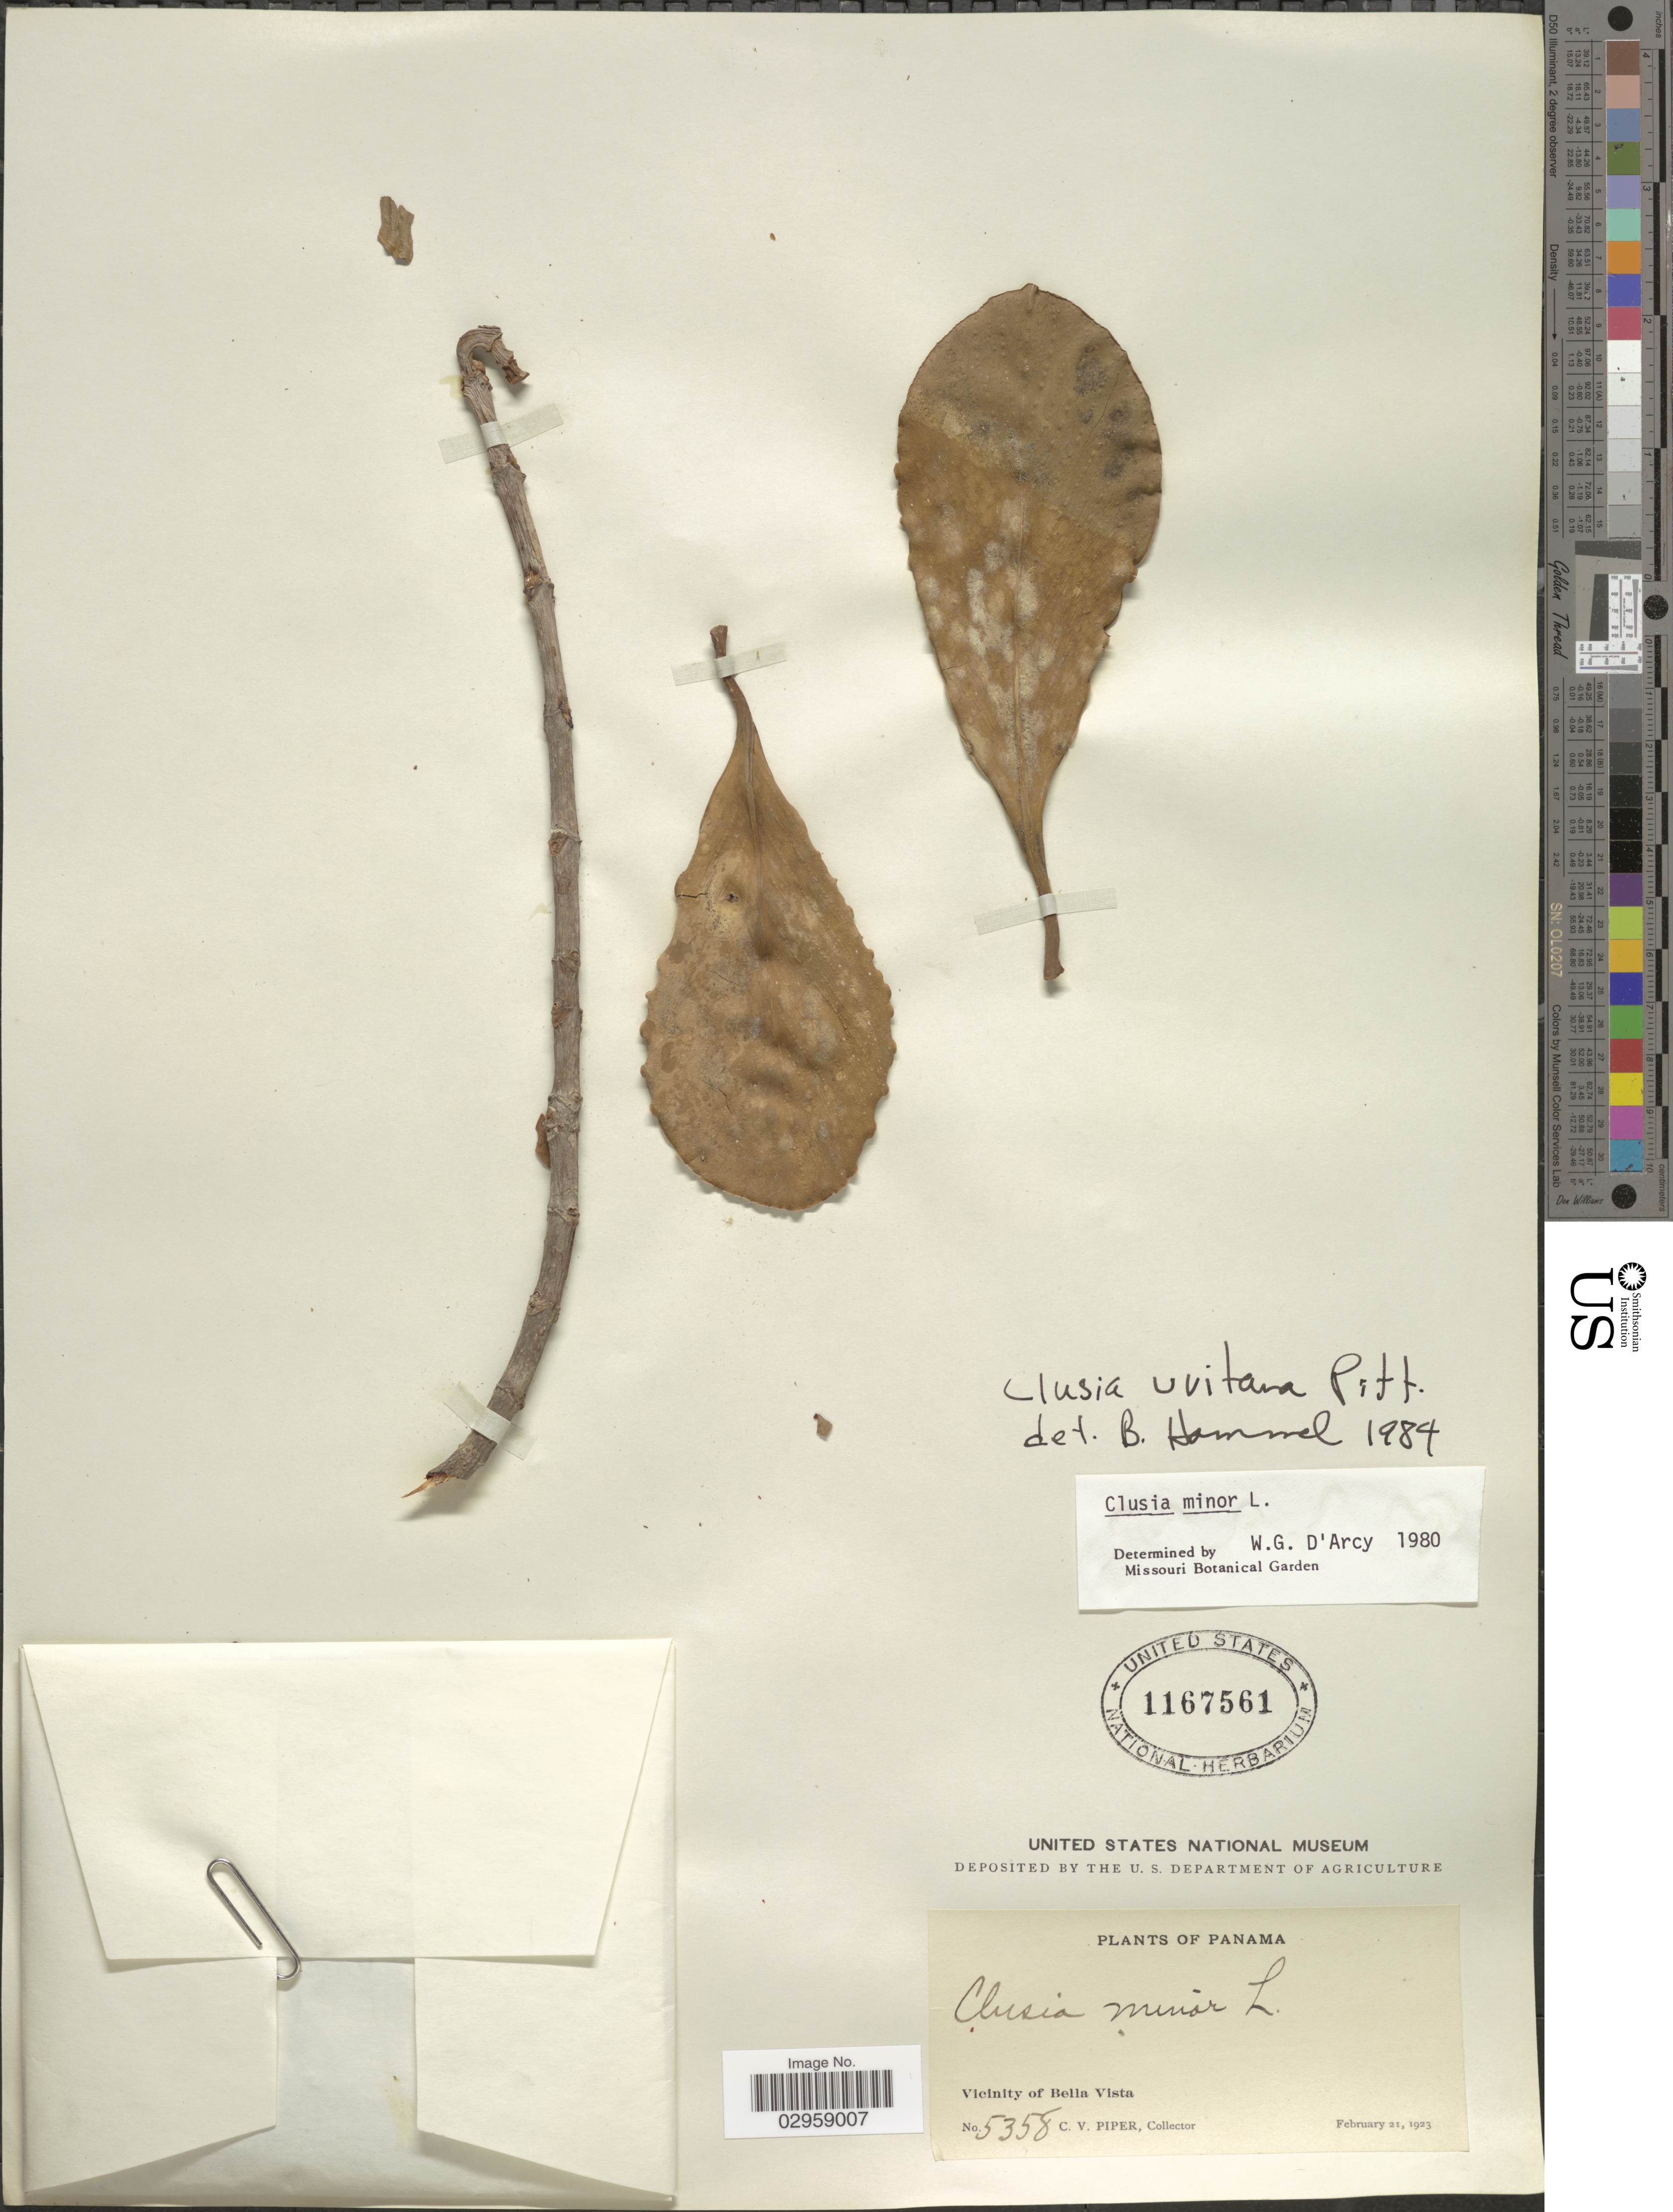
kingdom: Plantae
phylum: Tracheophyta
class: Magnoliopsida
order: Malpighiales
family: Clusiaceae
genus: Clusia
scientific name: Clusia uvitana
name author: Pittier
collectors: C. V. Piper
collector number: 5358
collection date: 1923-02-21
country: Panama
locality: Vicinity of Bella Vista.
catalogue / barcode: US 1167561